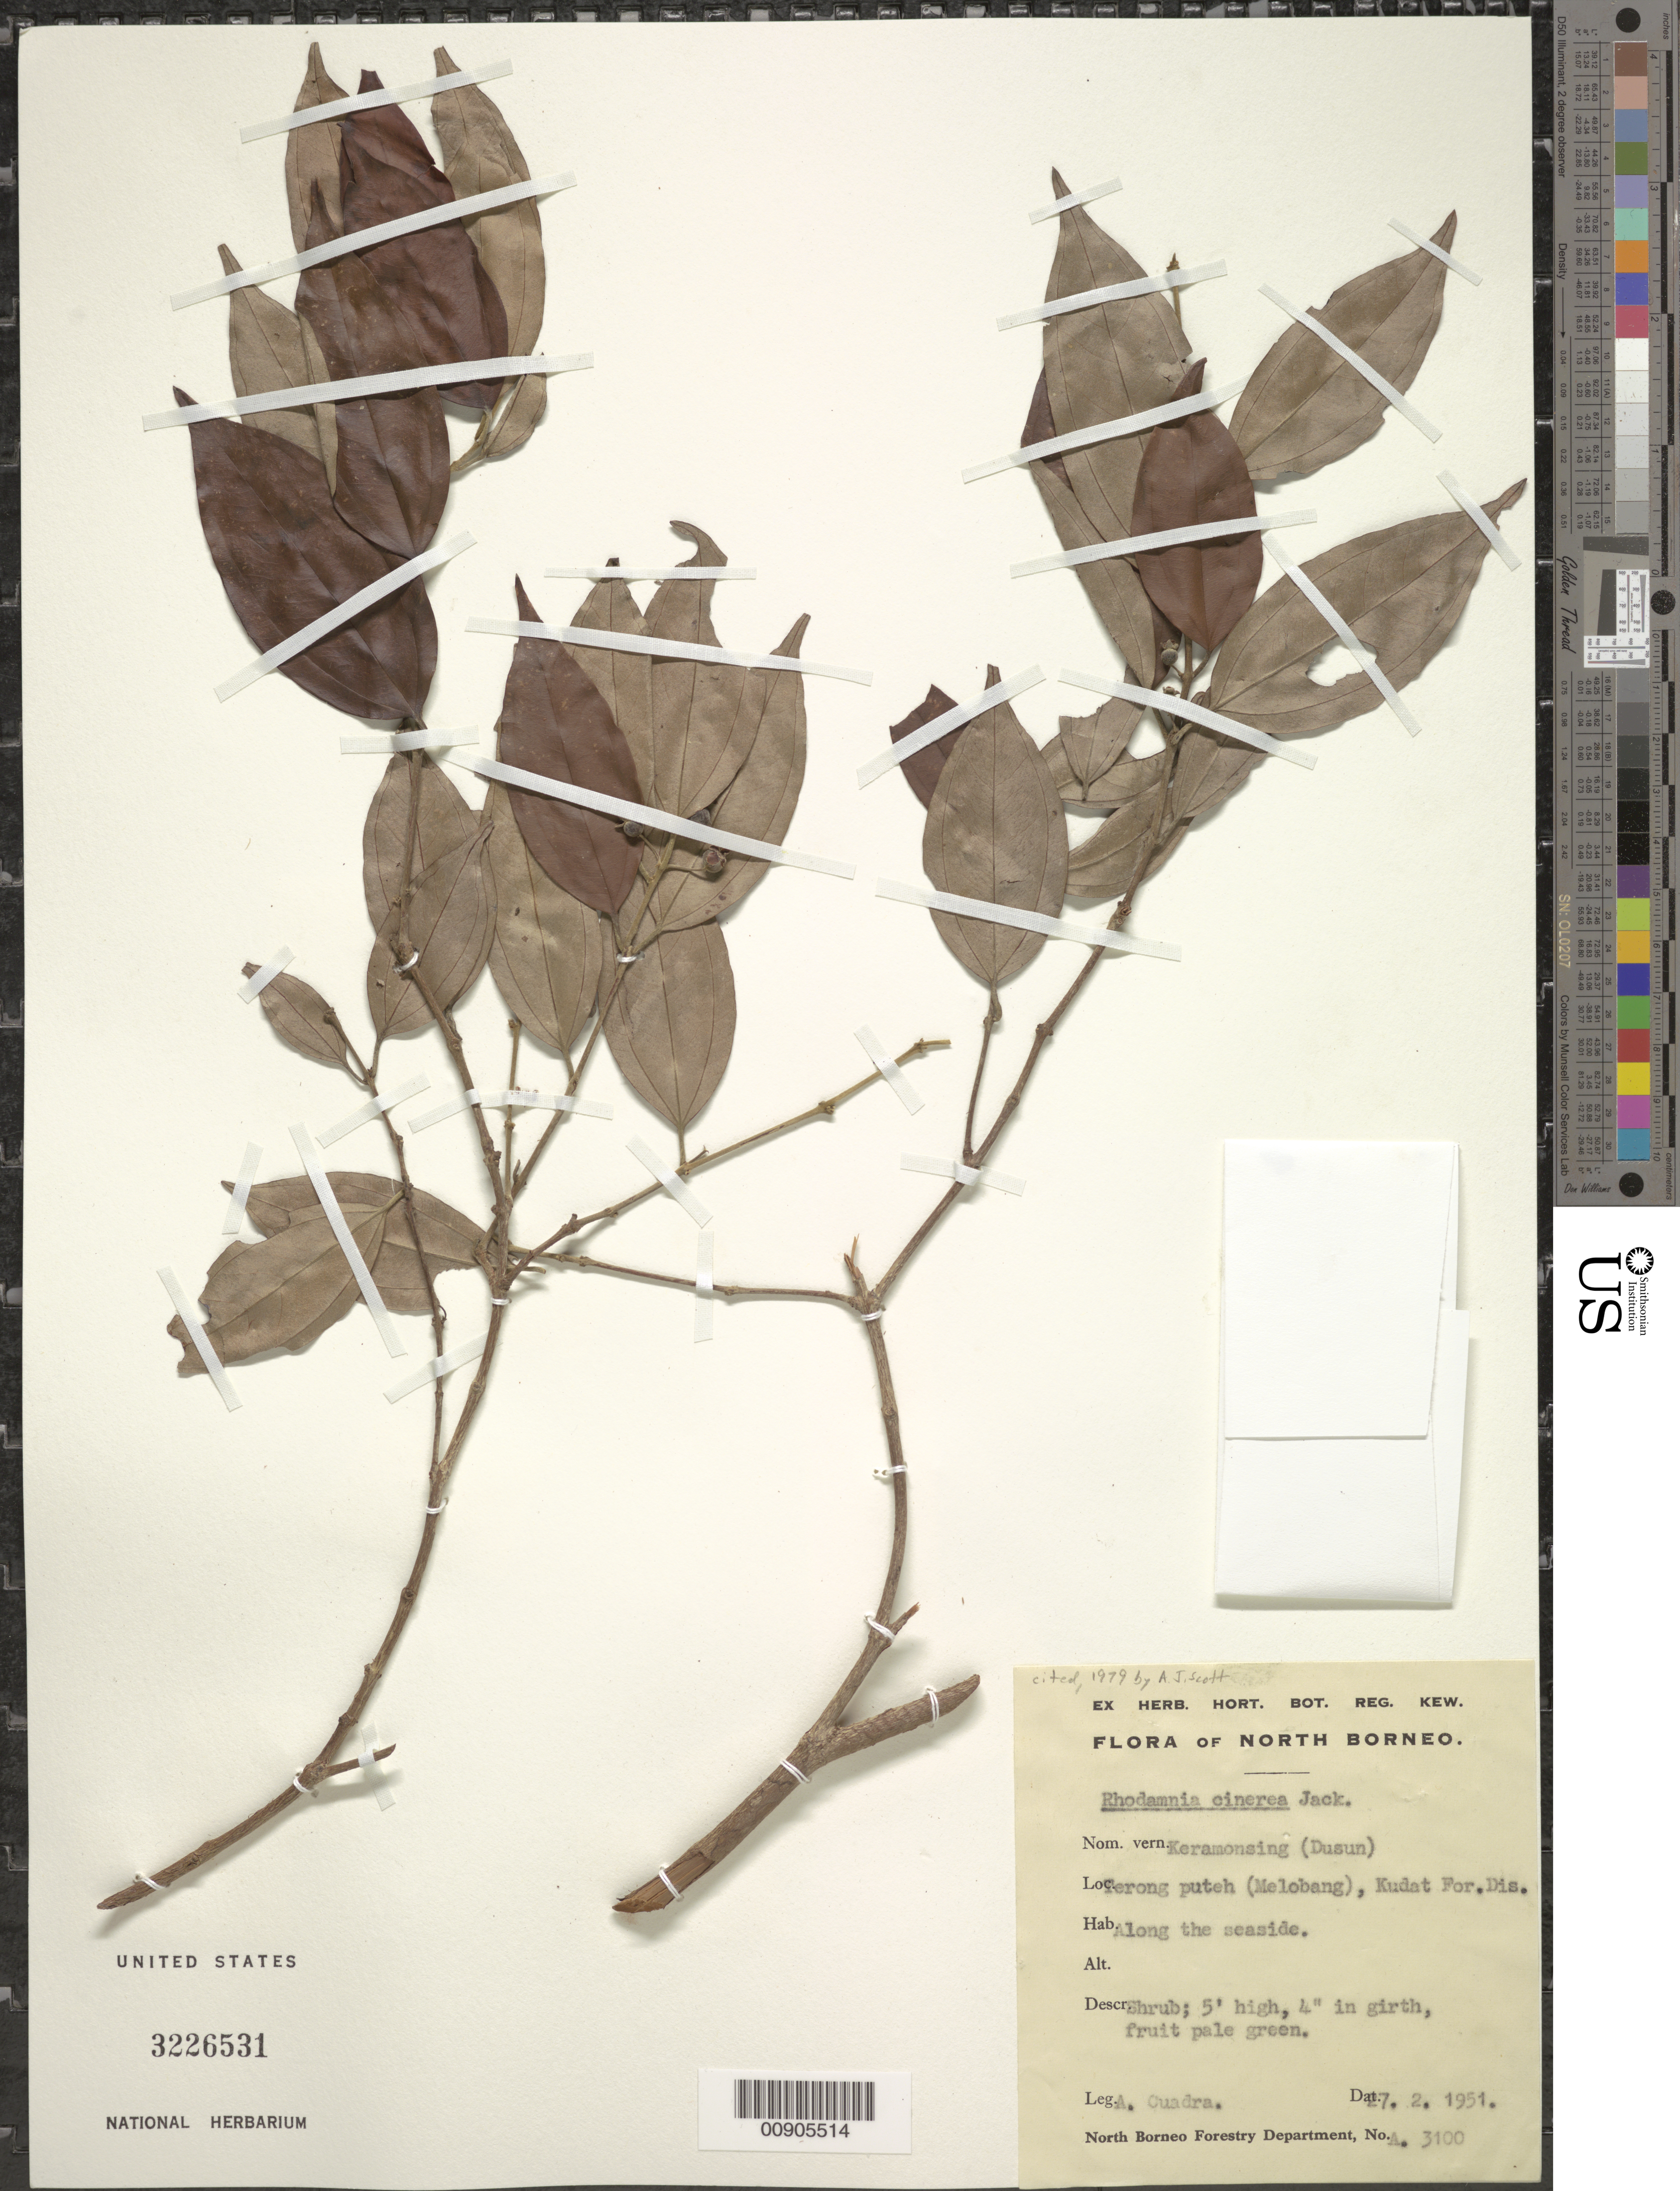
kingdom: Plantae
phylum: Tracheophyta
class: Magnoliopsida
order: Myrtales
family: Myrtaceae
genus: Rhodamnia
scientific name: Rhodamnia cinerea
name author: Jack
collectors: A. Cuadra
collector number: A 3100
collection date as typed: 27 Feb 1951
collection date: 1951-02-27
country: Malaysia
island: Borneo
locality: North Borneo. Terong puteh (Melobang), Kudat For. Dis.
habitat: Along the seaside.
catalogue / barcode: US 3226531